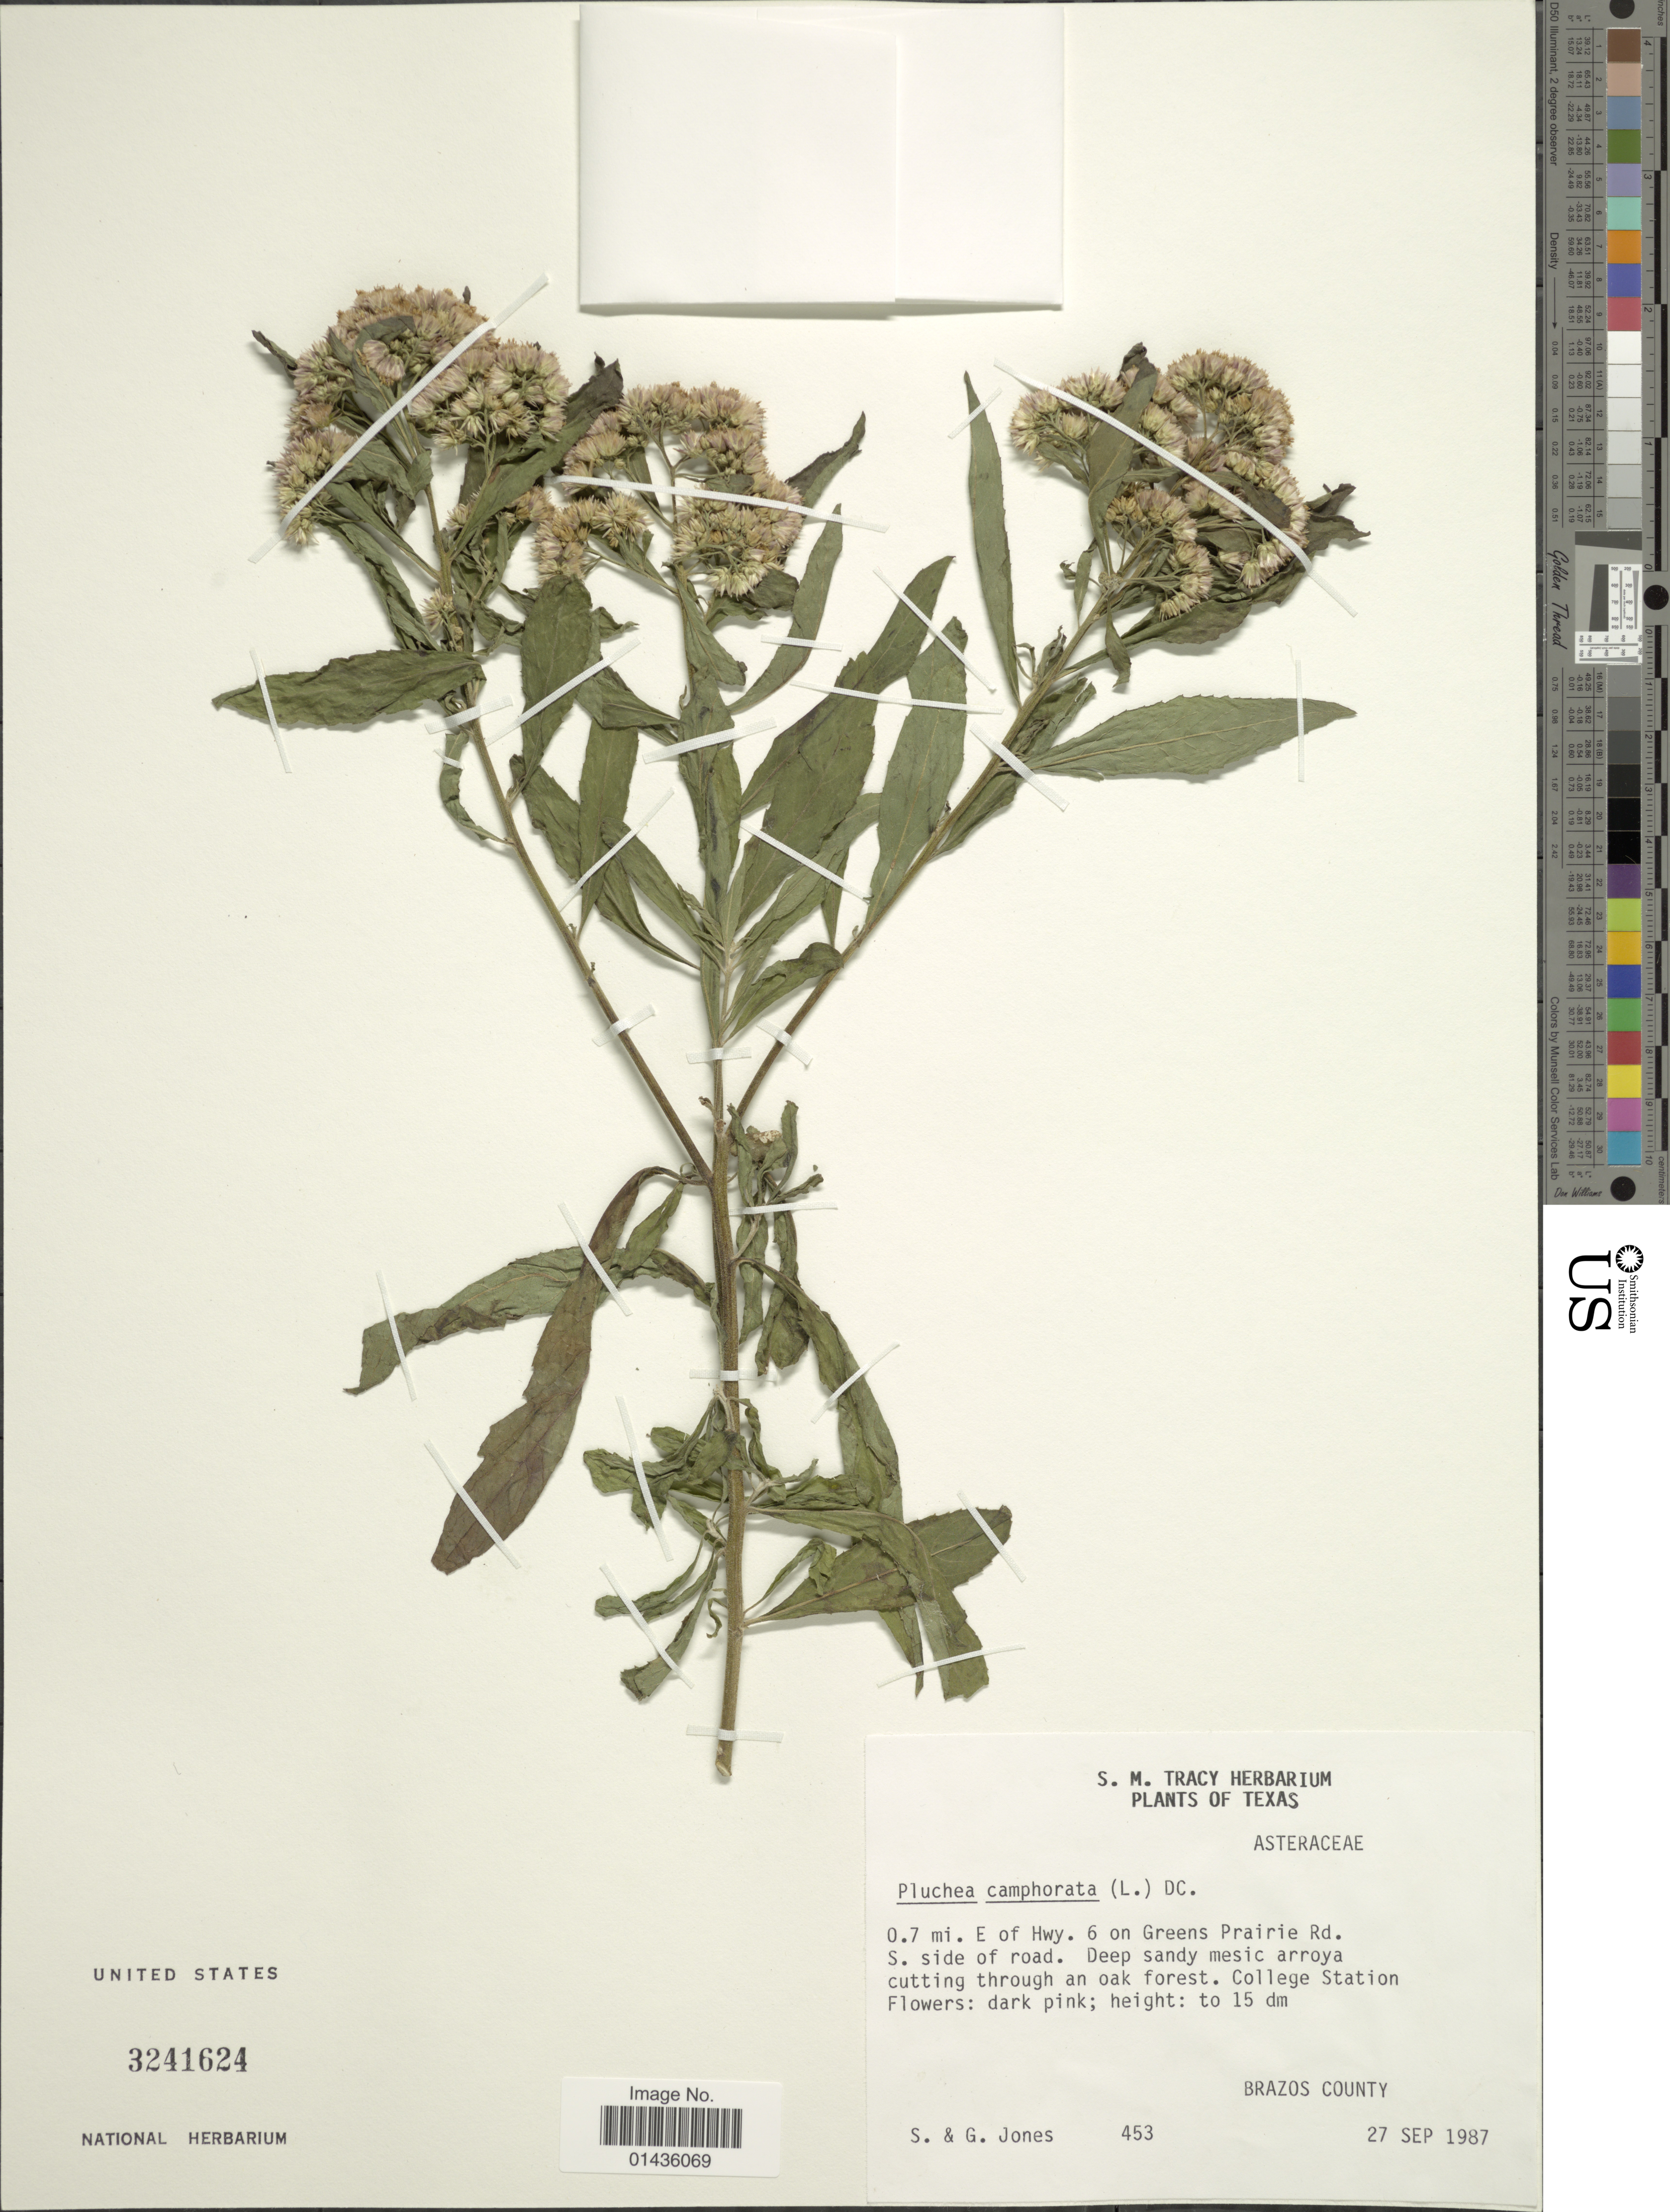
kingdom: Plantae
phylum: Tracheophyta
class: Magnoliopsida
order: Asterales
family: Asteraceae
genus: Pluchea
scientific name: Pluchea camphorata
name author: (L.) DC.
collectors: S. Jones & G. Jones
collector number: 453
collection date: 1987-09-27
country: United States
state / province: Texas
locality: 0.7 mi E of Hwy 6 on Greens Prairie Rd. S side of road, Brazos County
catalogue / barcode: US 3241624